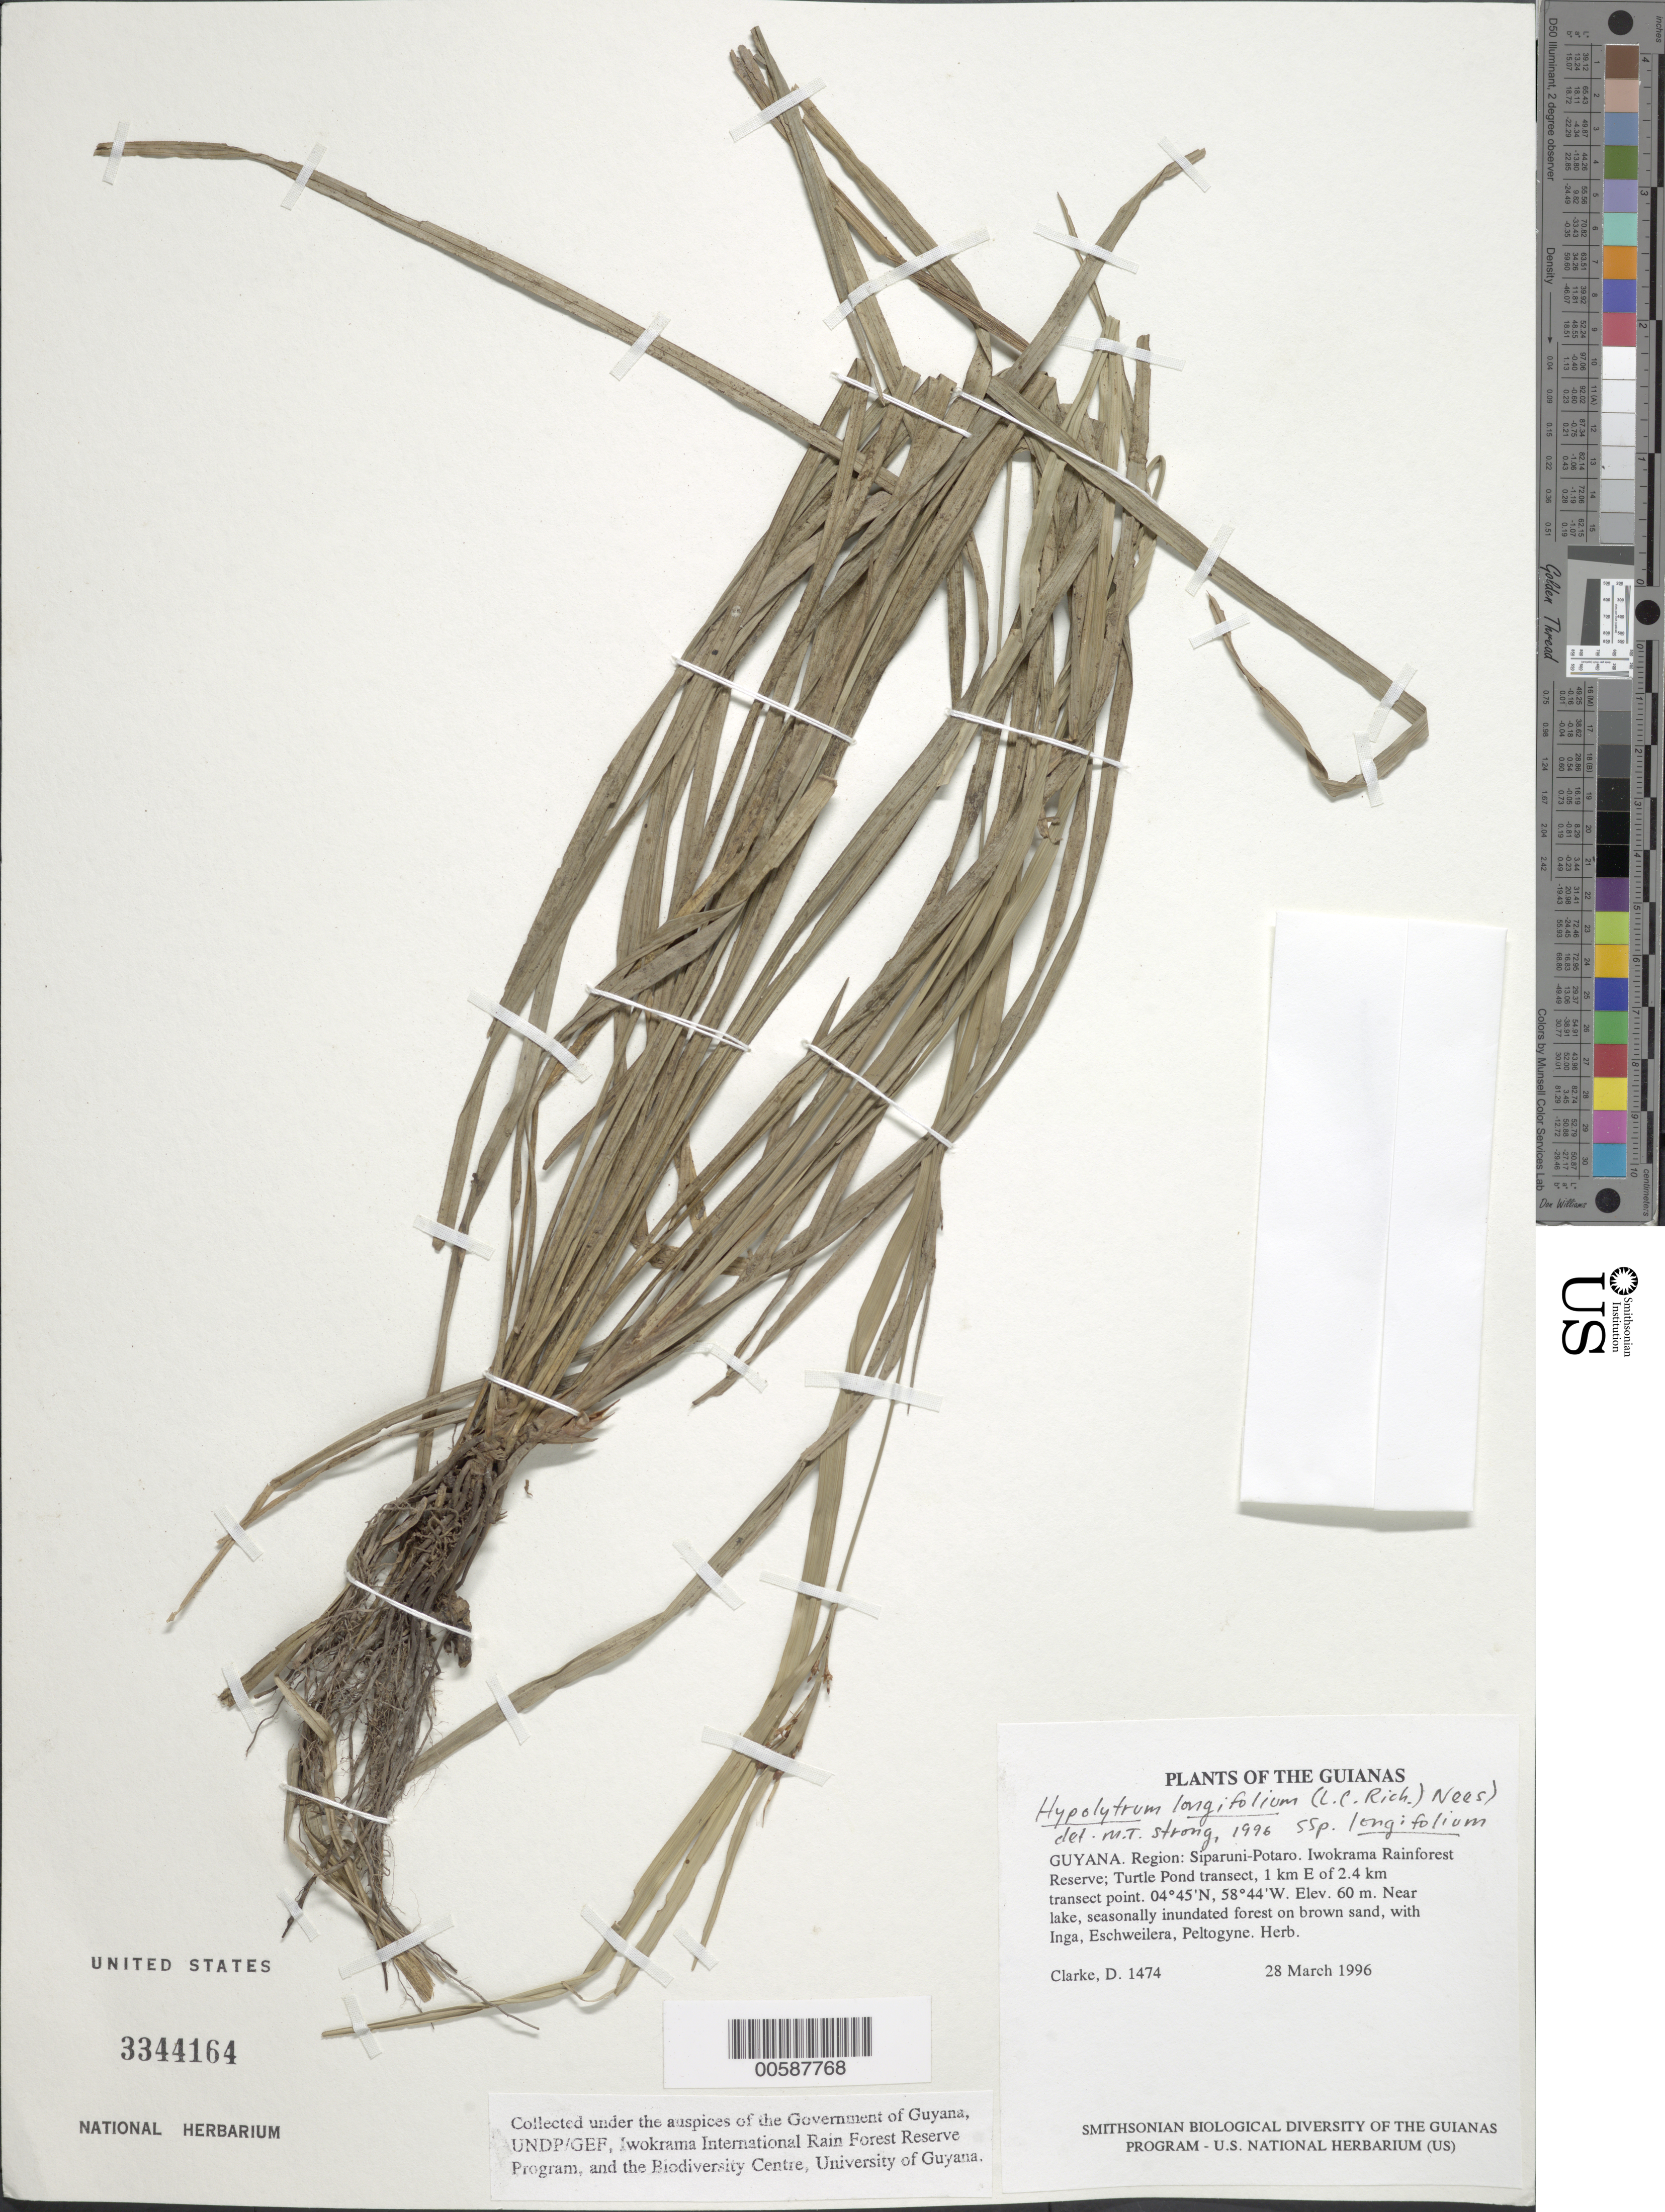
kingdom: Plantae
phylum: Tracheophyta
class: Liliopsida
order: Poales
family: Cyperaceae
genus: Hypolytrum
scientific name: Hypolytrum longifolium subsp. longifolium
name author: (Rich.) Nees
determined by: Strong, M. T., (US), Smithsonian Institution - National Museum of Natural History (UNITED STATES)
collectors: H. D. Clarke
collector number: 1474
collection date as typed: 28 March 1996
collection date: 1996-03-28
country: Guyana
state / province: Potaro-Siparuni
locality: Iwokrama Rainforest Reserve; Turtle Pond transect, 1 km E of 2.4 km transect point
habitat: Near lake, seasonally inundated forest on brown sand, with Inga, Eschweilera, Peltogyne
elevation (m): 60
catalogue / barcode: US 3344164